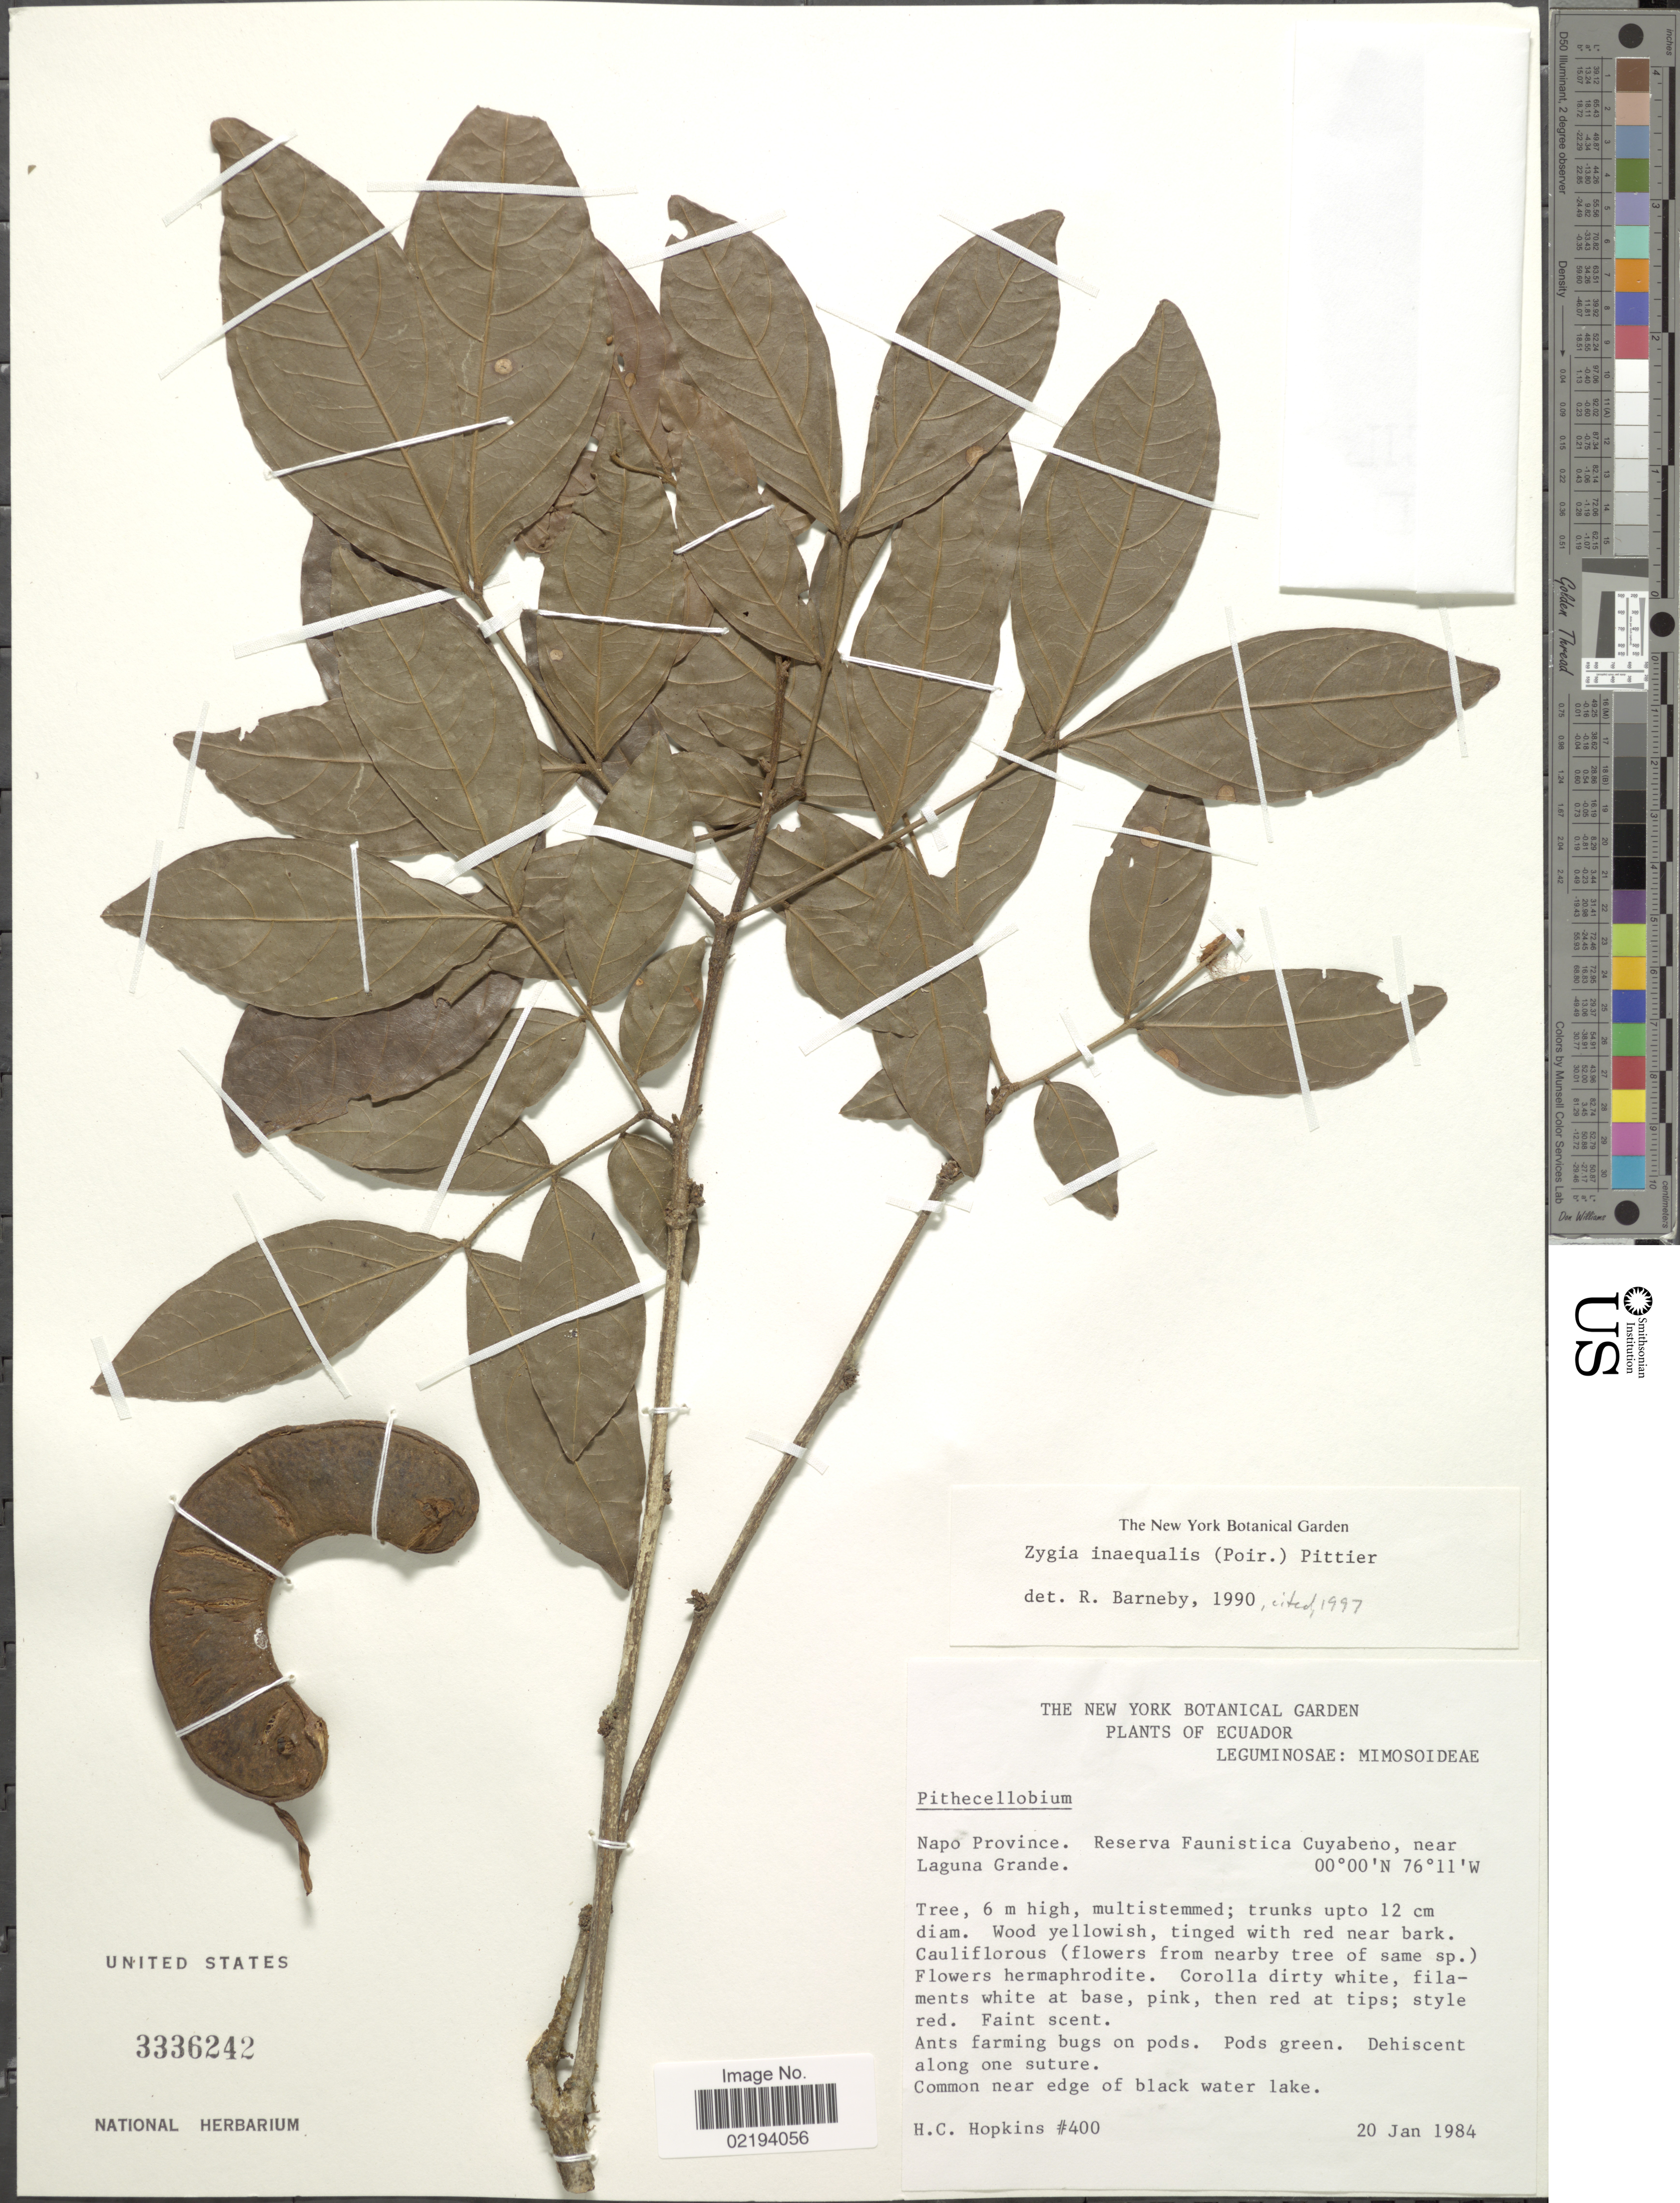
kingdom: Plantae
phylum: Tracheophyta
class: Magnoliopsida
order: Fabales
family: Fabaceae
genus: Zygia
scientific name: Zygia inaequalis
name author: (Humb. & Bonpl. ex Willd.) Pittier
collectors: H. Hopkins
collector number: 400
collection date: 1984-01-20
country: Ecuador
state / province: Napo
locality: Reserva Faunistica Cuyabeno, near Laguna Grande, Common near edge of black water lake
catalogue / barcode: US 3336242